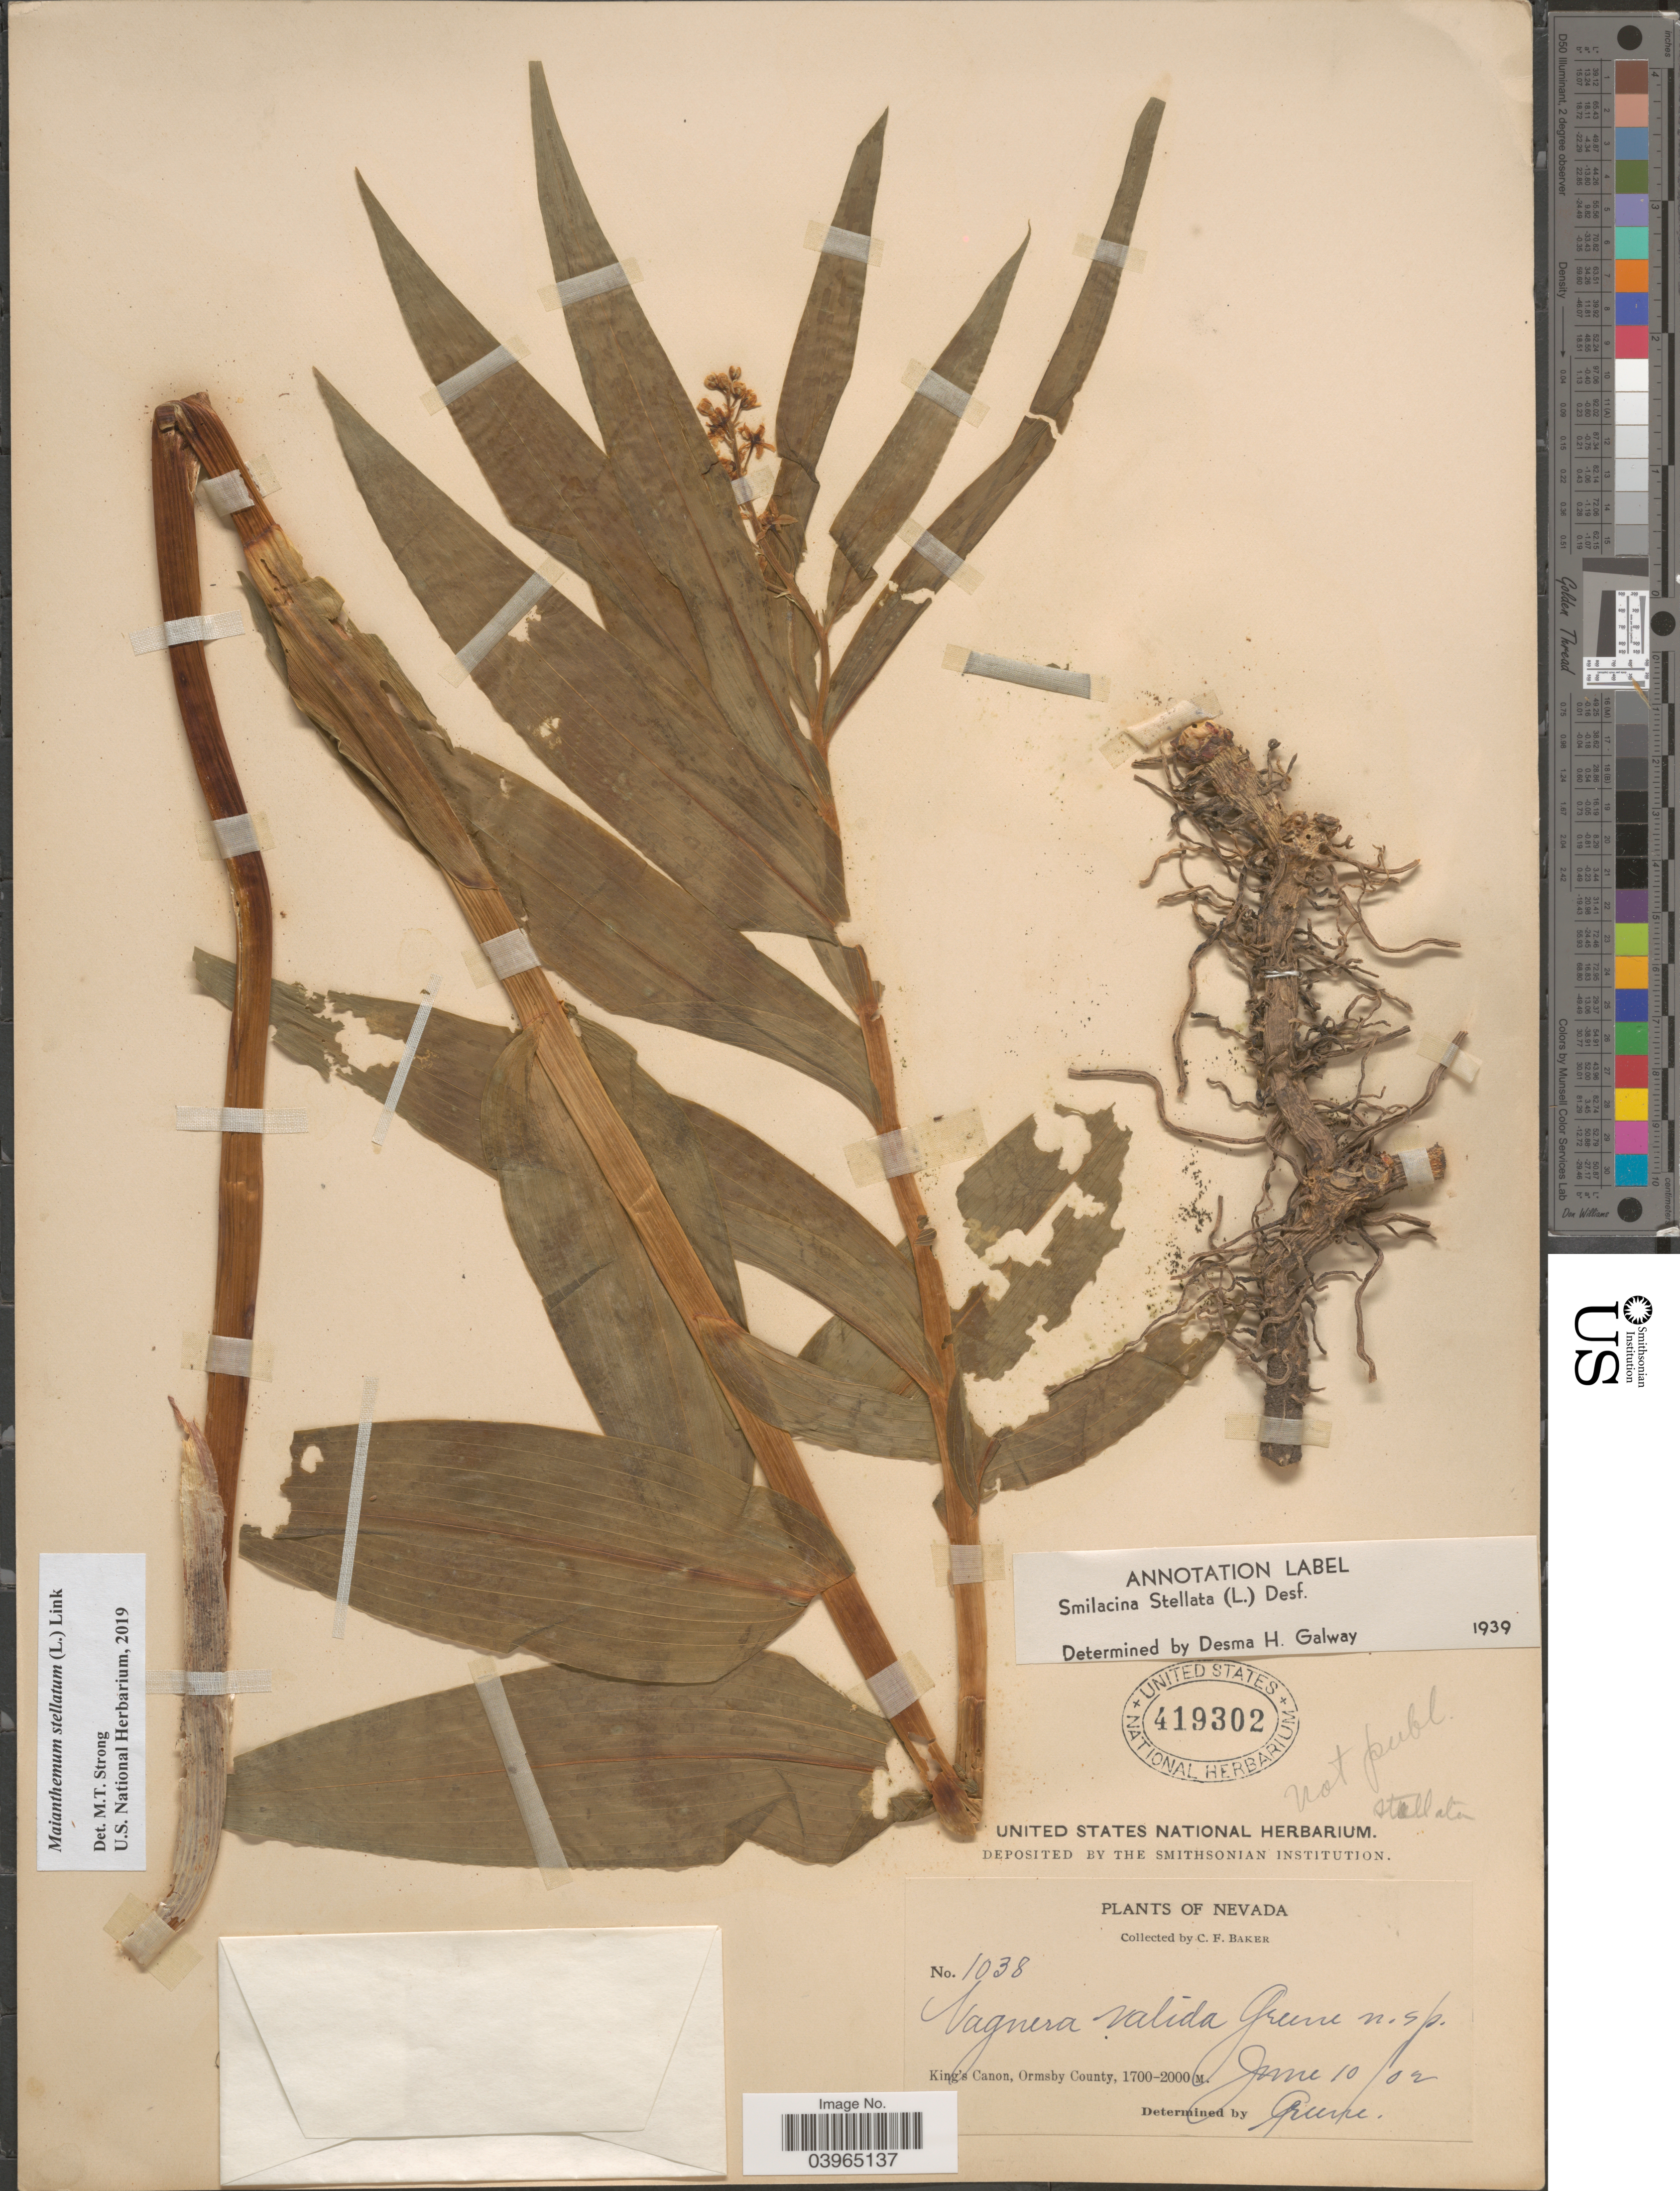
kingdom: Plantae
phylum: Tracheophyta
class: Liliopsida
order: Asparagales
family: Asparagaceae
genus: Maianthemum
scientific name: Maianthemum stellatum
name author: (L.) Link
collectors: C. F. Baker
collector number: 1038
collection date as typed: Transcribed d/m/y: 10/6/2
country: United States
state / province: Nevada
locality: King's Canon, Ormsby County.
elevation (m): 1700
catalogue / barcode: US 419302